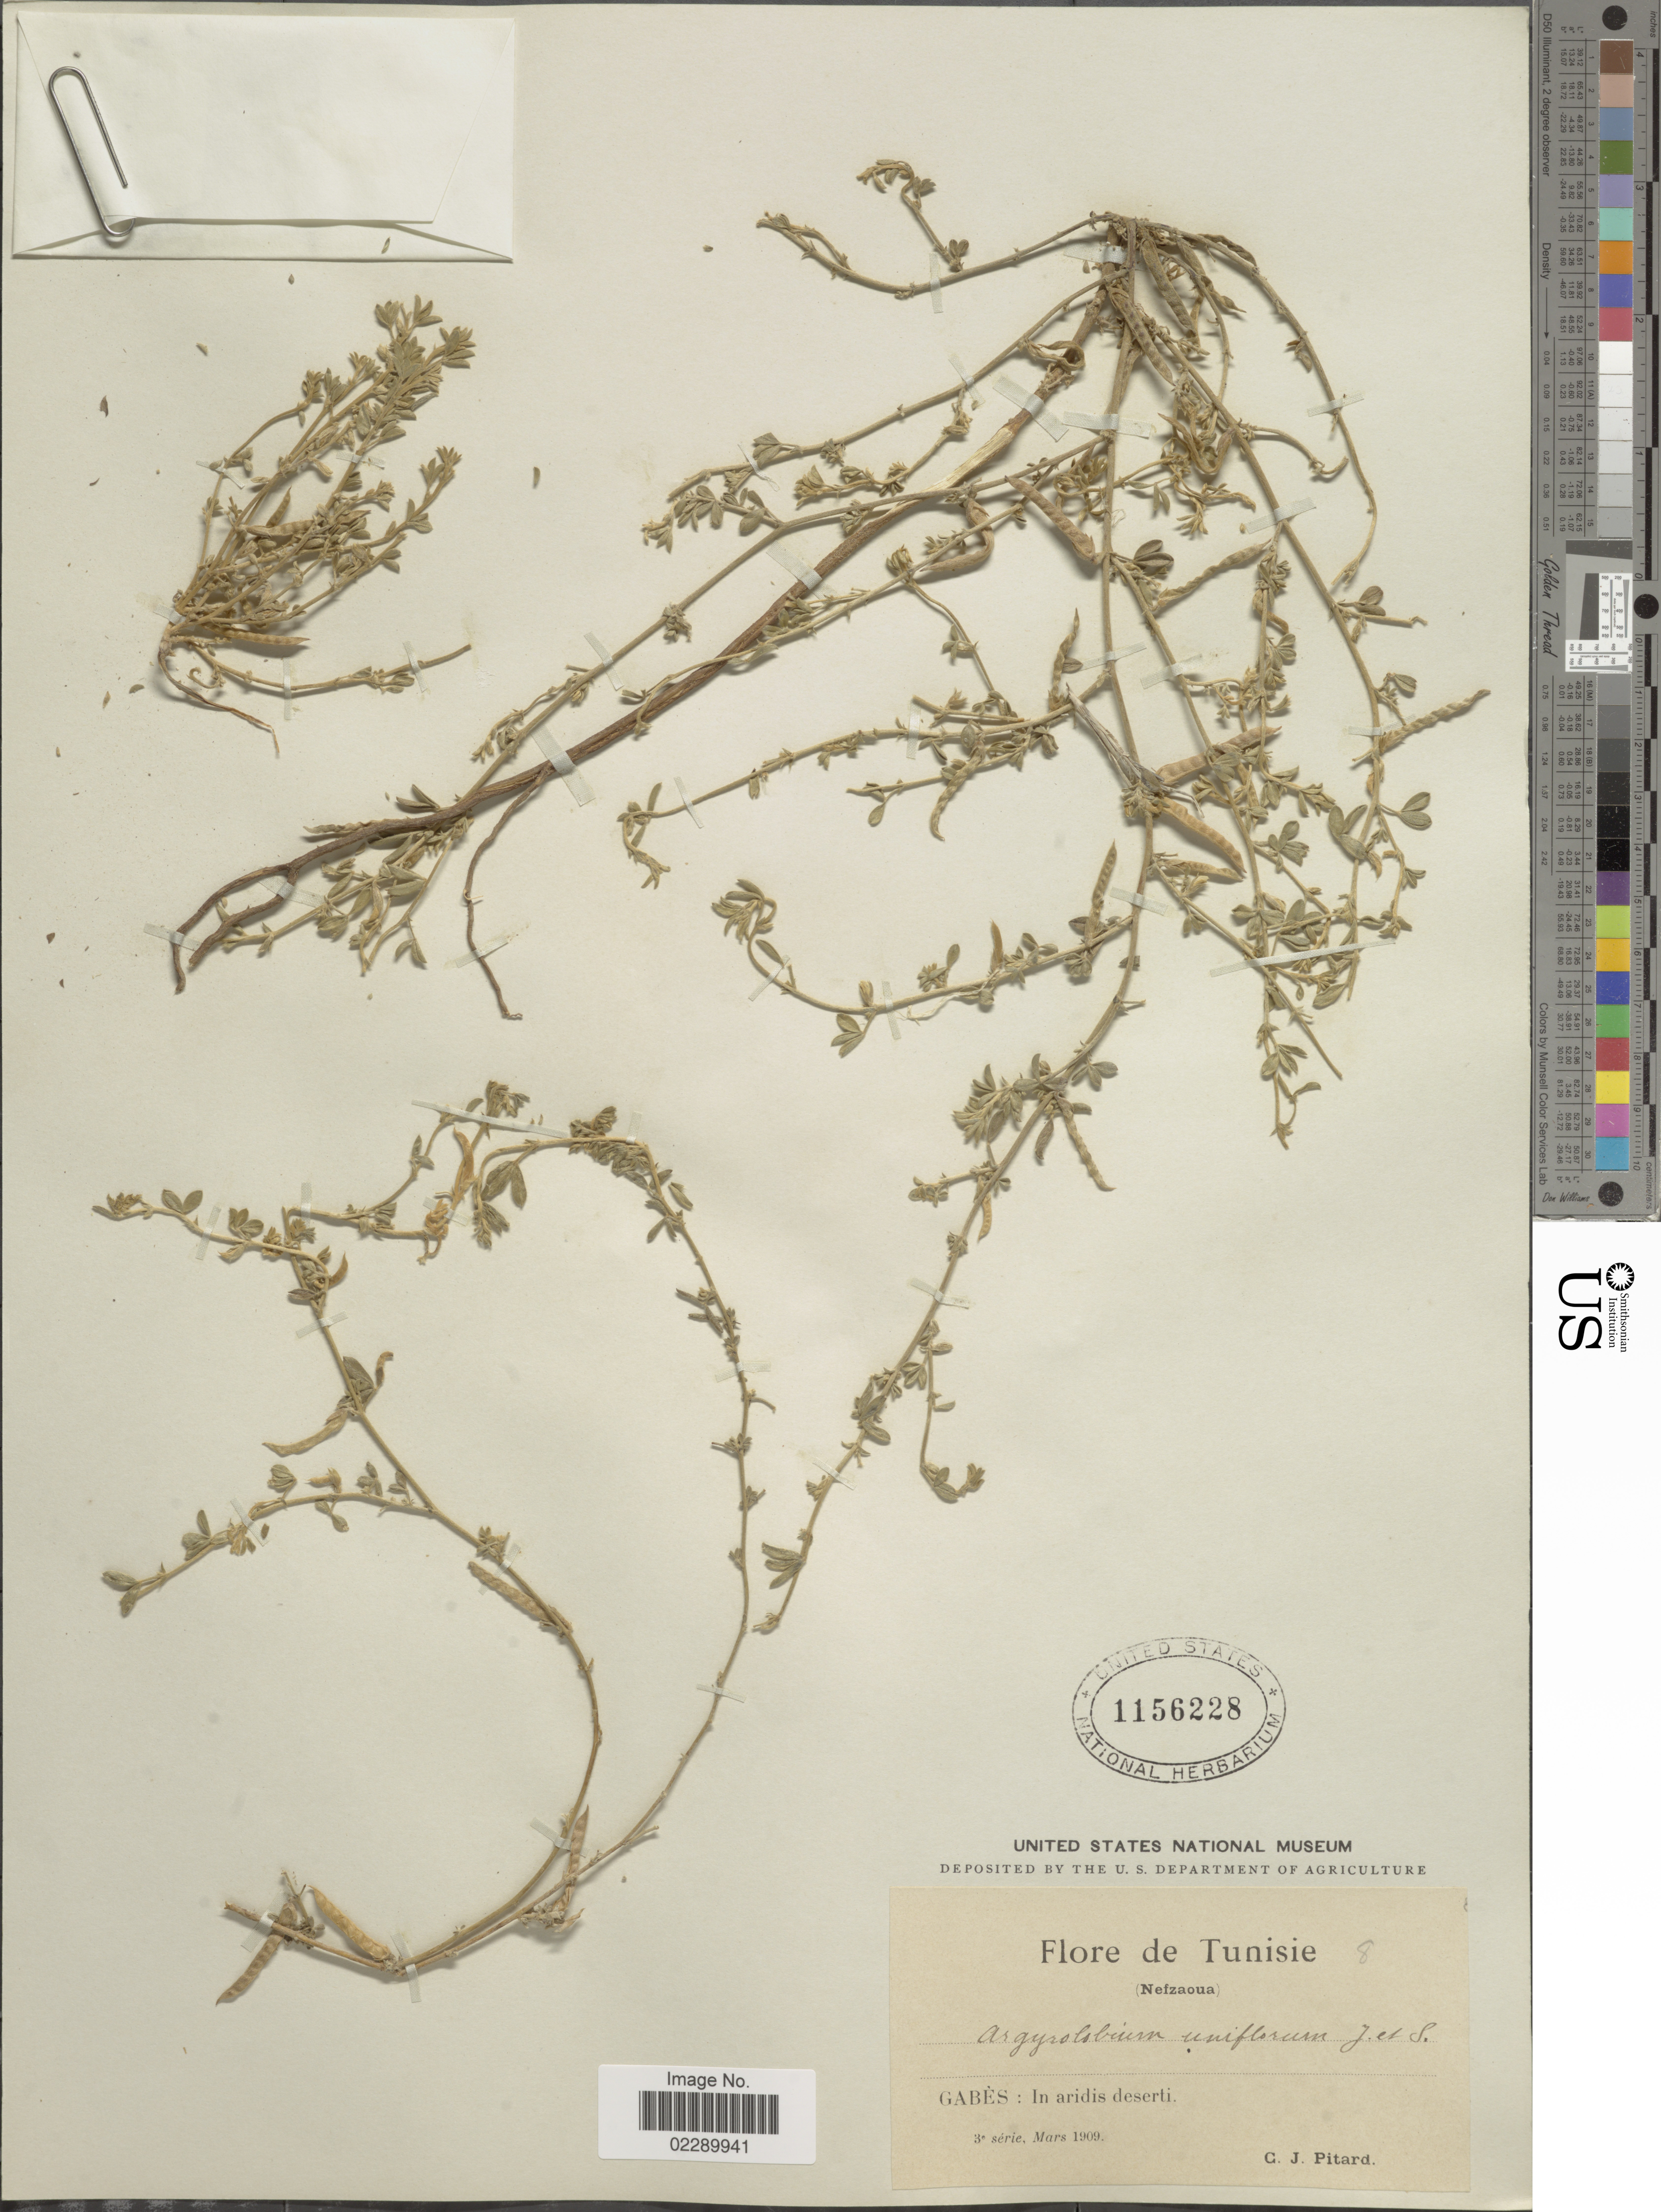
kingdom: Plantae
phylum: Tracheophyta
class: Magnoliopsida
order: Fabales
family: Fabaceae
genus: Argyrolobium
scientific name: Argyrolobium uniflorum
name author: Harv.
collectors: C. Pitard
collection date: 1909-03-03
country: Tunisia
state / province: Tunis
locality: Tunisie. (Nefzaoua). Gabès: In aridis deserti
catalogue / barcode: US 1156228